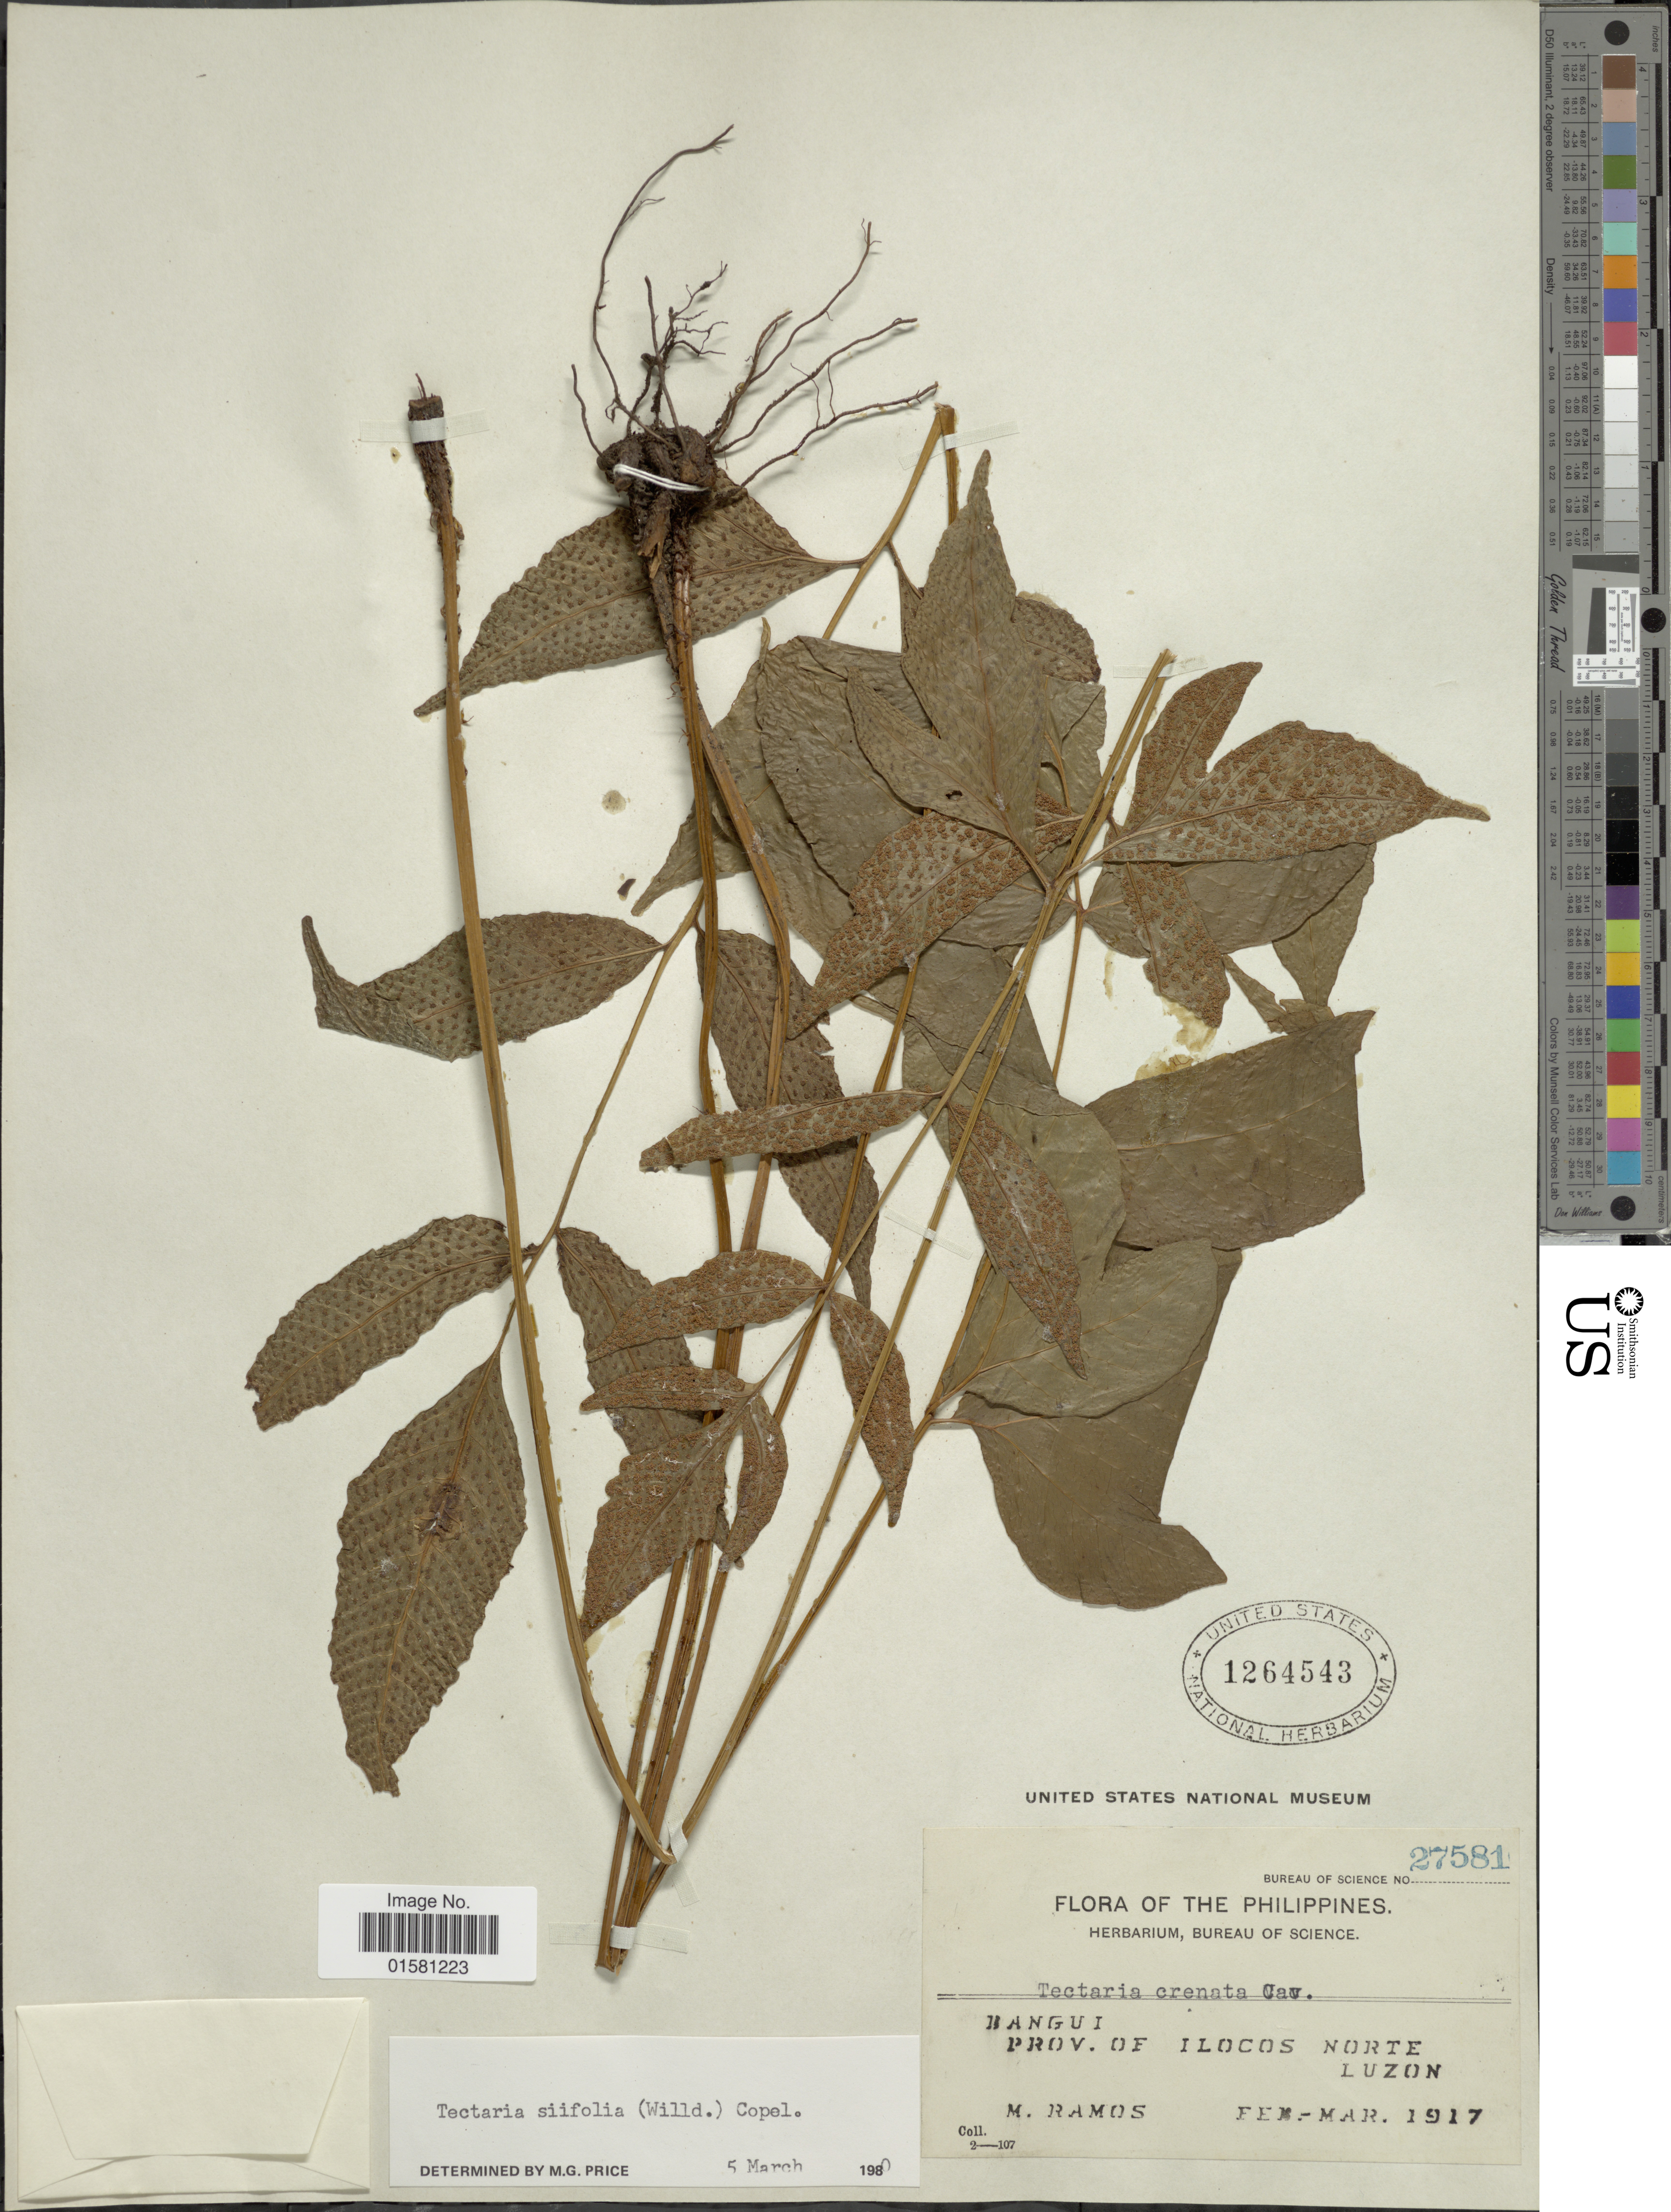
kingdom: Plantae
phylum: Tracheophyta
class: Polypodiopsida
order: Polypodiales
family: Tectariaceae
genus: Tectaria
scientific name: Tectaria siifolia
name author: (Willd.) Copel.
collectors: M. Ramos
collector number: Bureau of science 27581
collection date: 1917-02/1917-03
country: Philippines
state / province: Ilocos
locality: The Philippines, Bangui, Prov. of Ilocos, Norte Luzon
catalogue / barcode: US 1264543